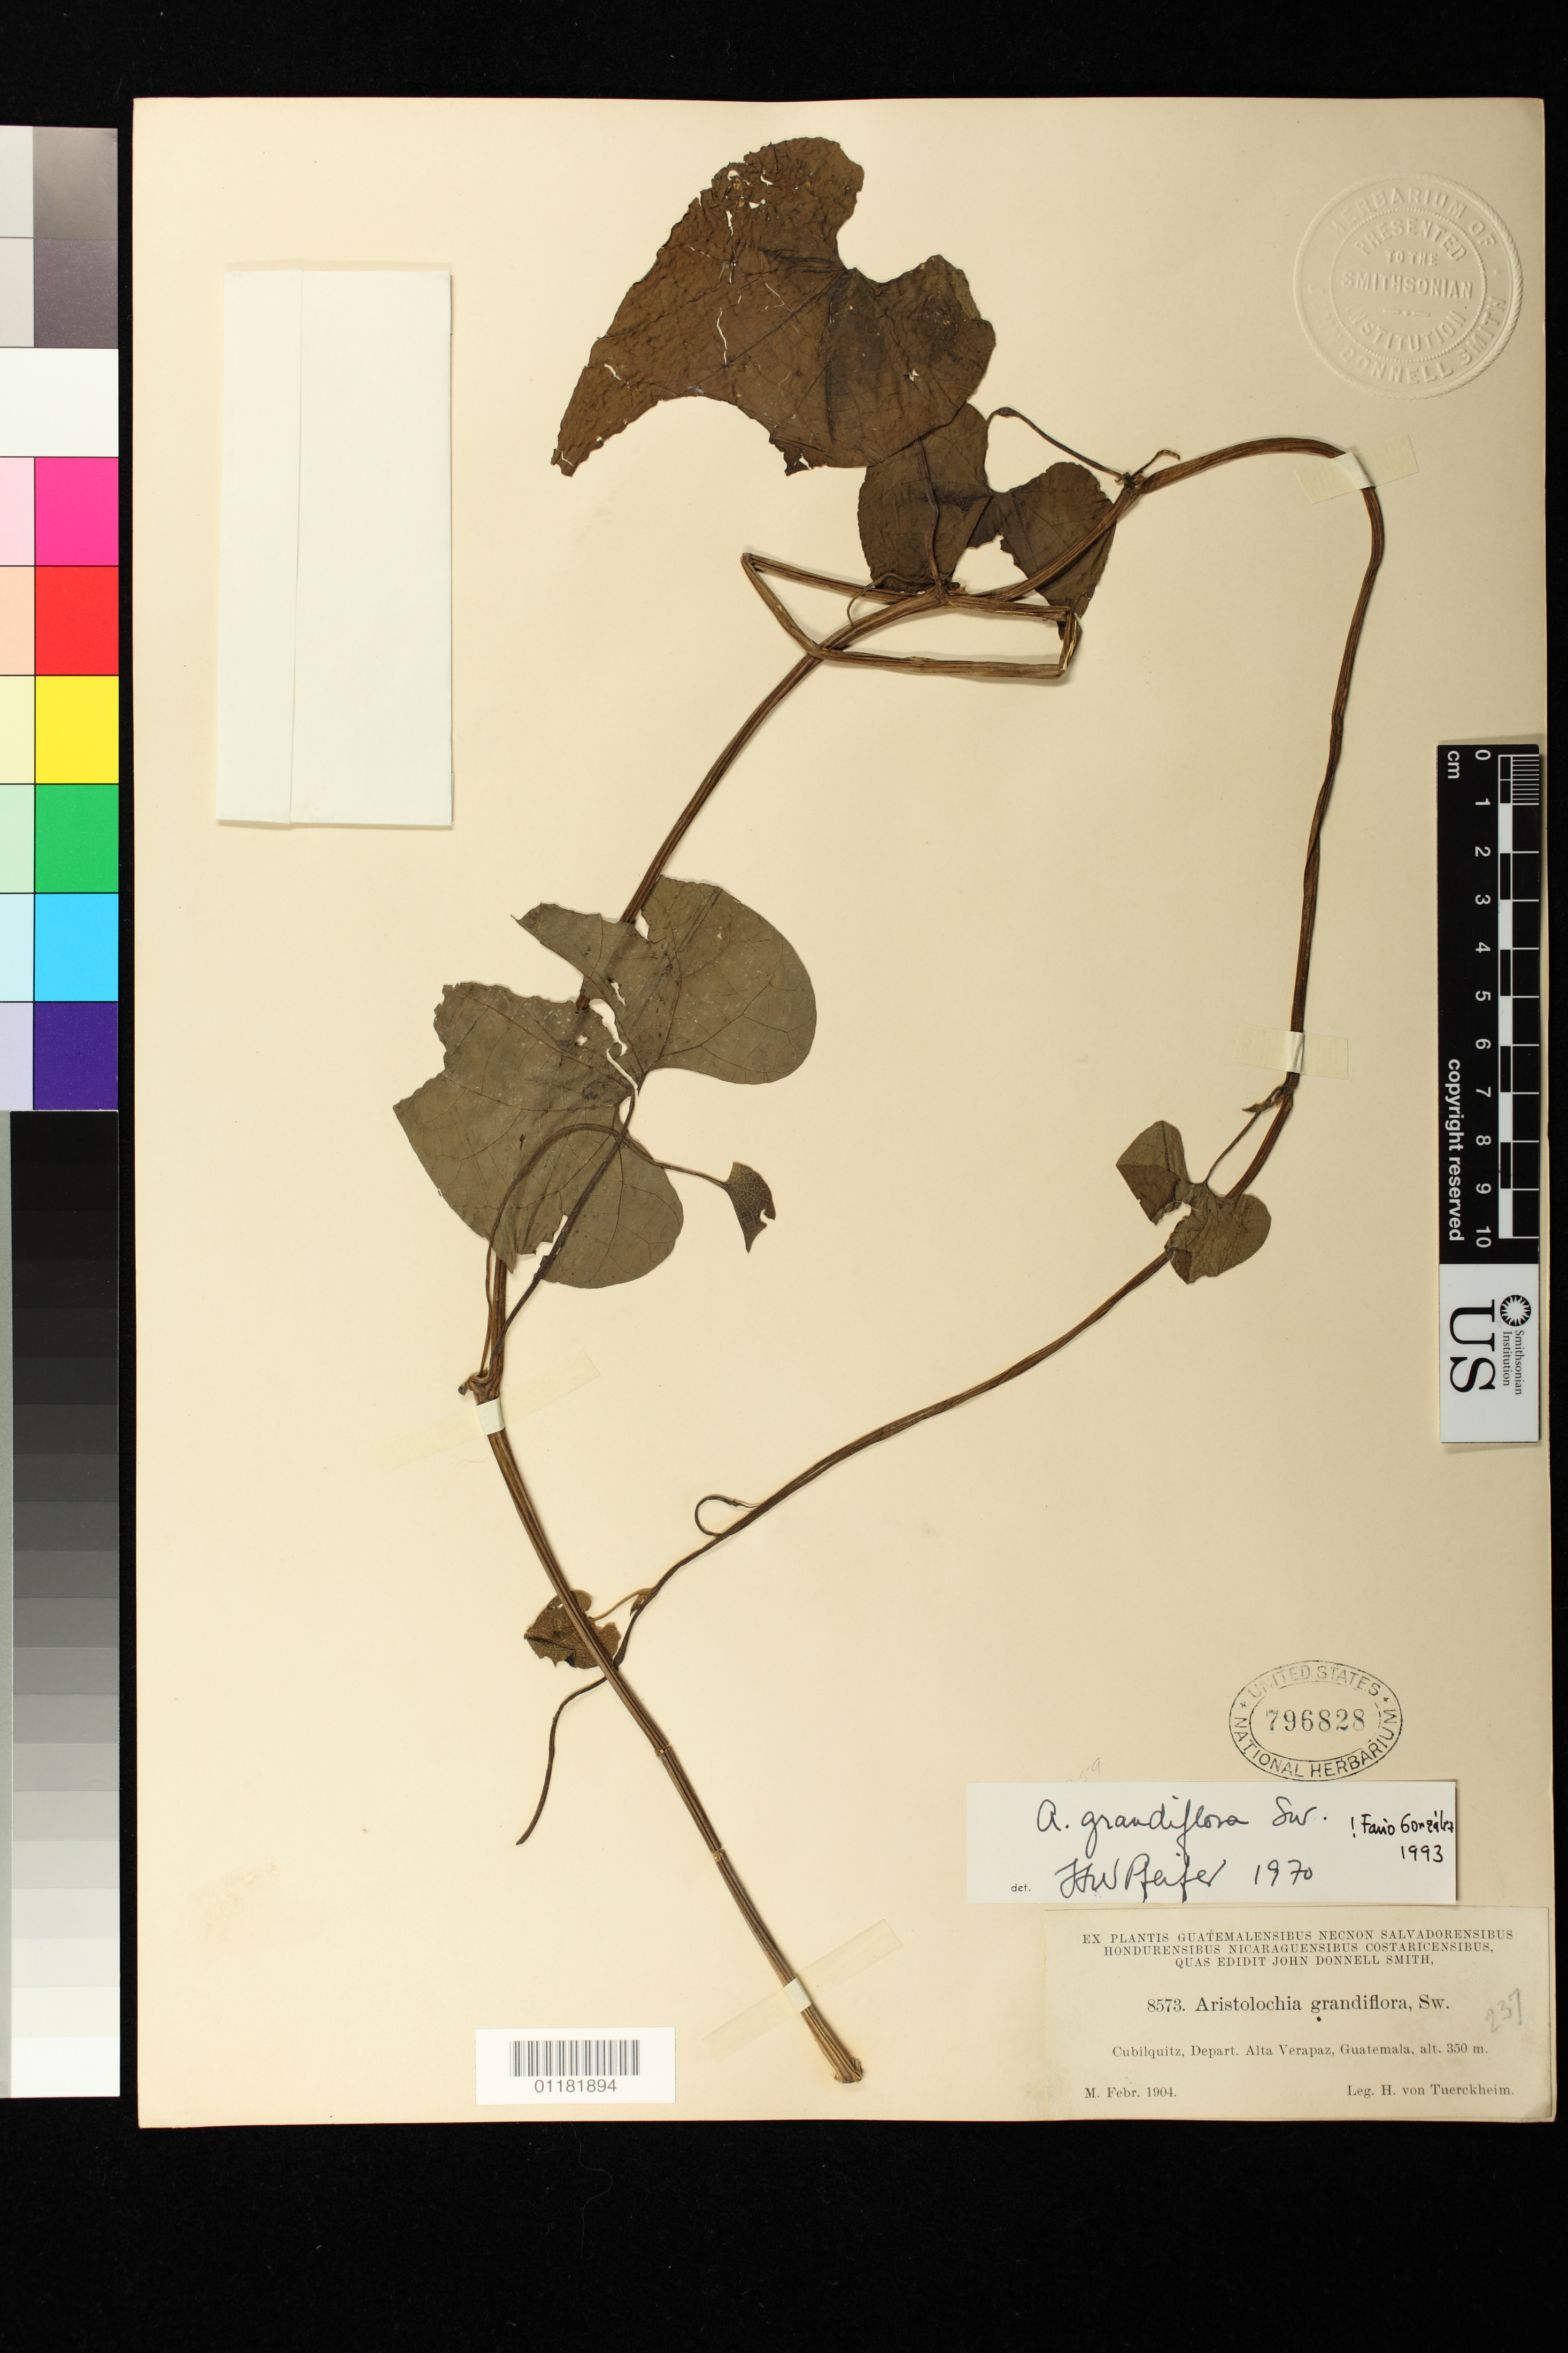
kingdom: Plantae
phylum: Tracheophyta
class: Magnoliopsida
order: Piperales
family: Aristolochiaceae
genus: Aristolochia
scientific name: Aristolochia grandiflora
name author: Sw.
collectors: H. von Türckheim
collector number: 8573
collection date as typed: Feb 1904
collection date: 1904-02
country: Guatemala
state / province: Alta Verapaz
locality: Cubilquitz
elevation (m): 350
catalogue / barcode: US 796828